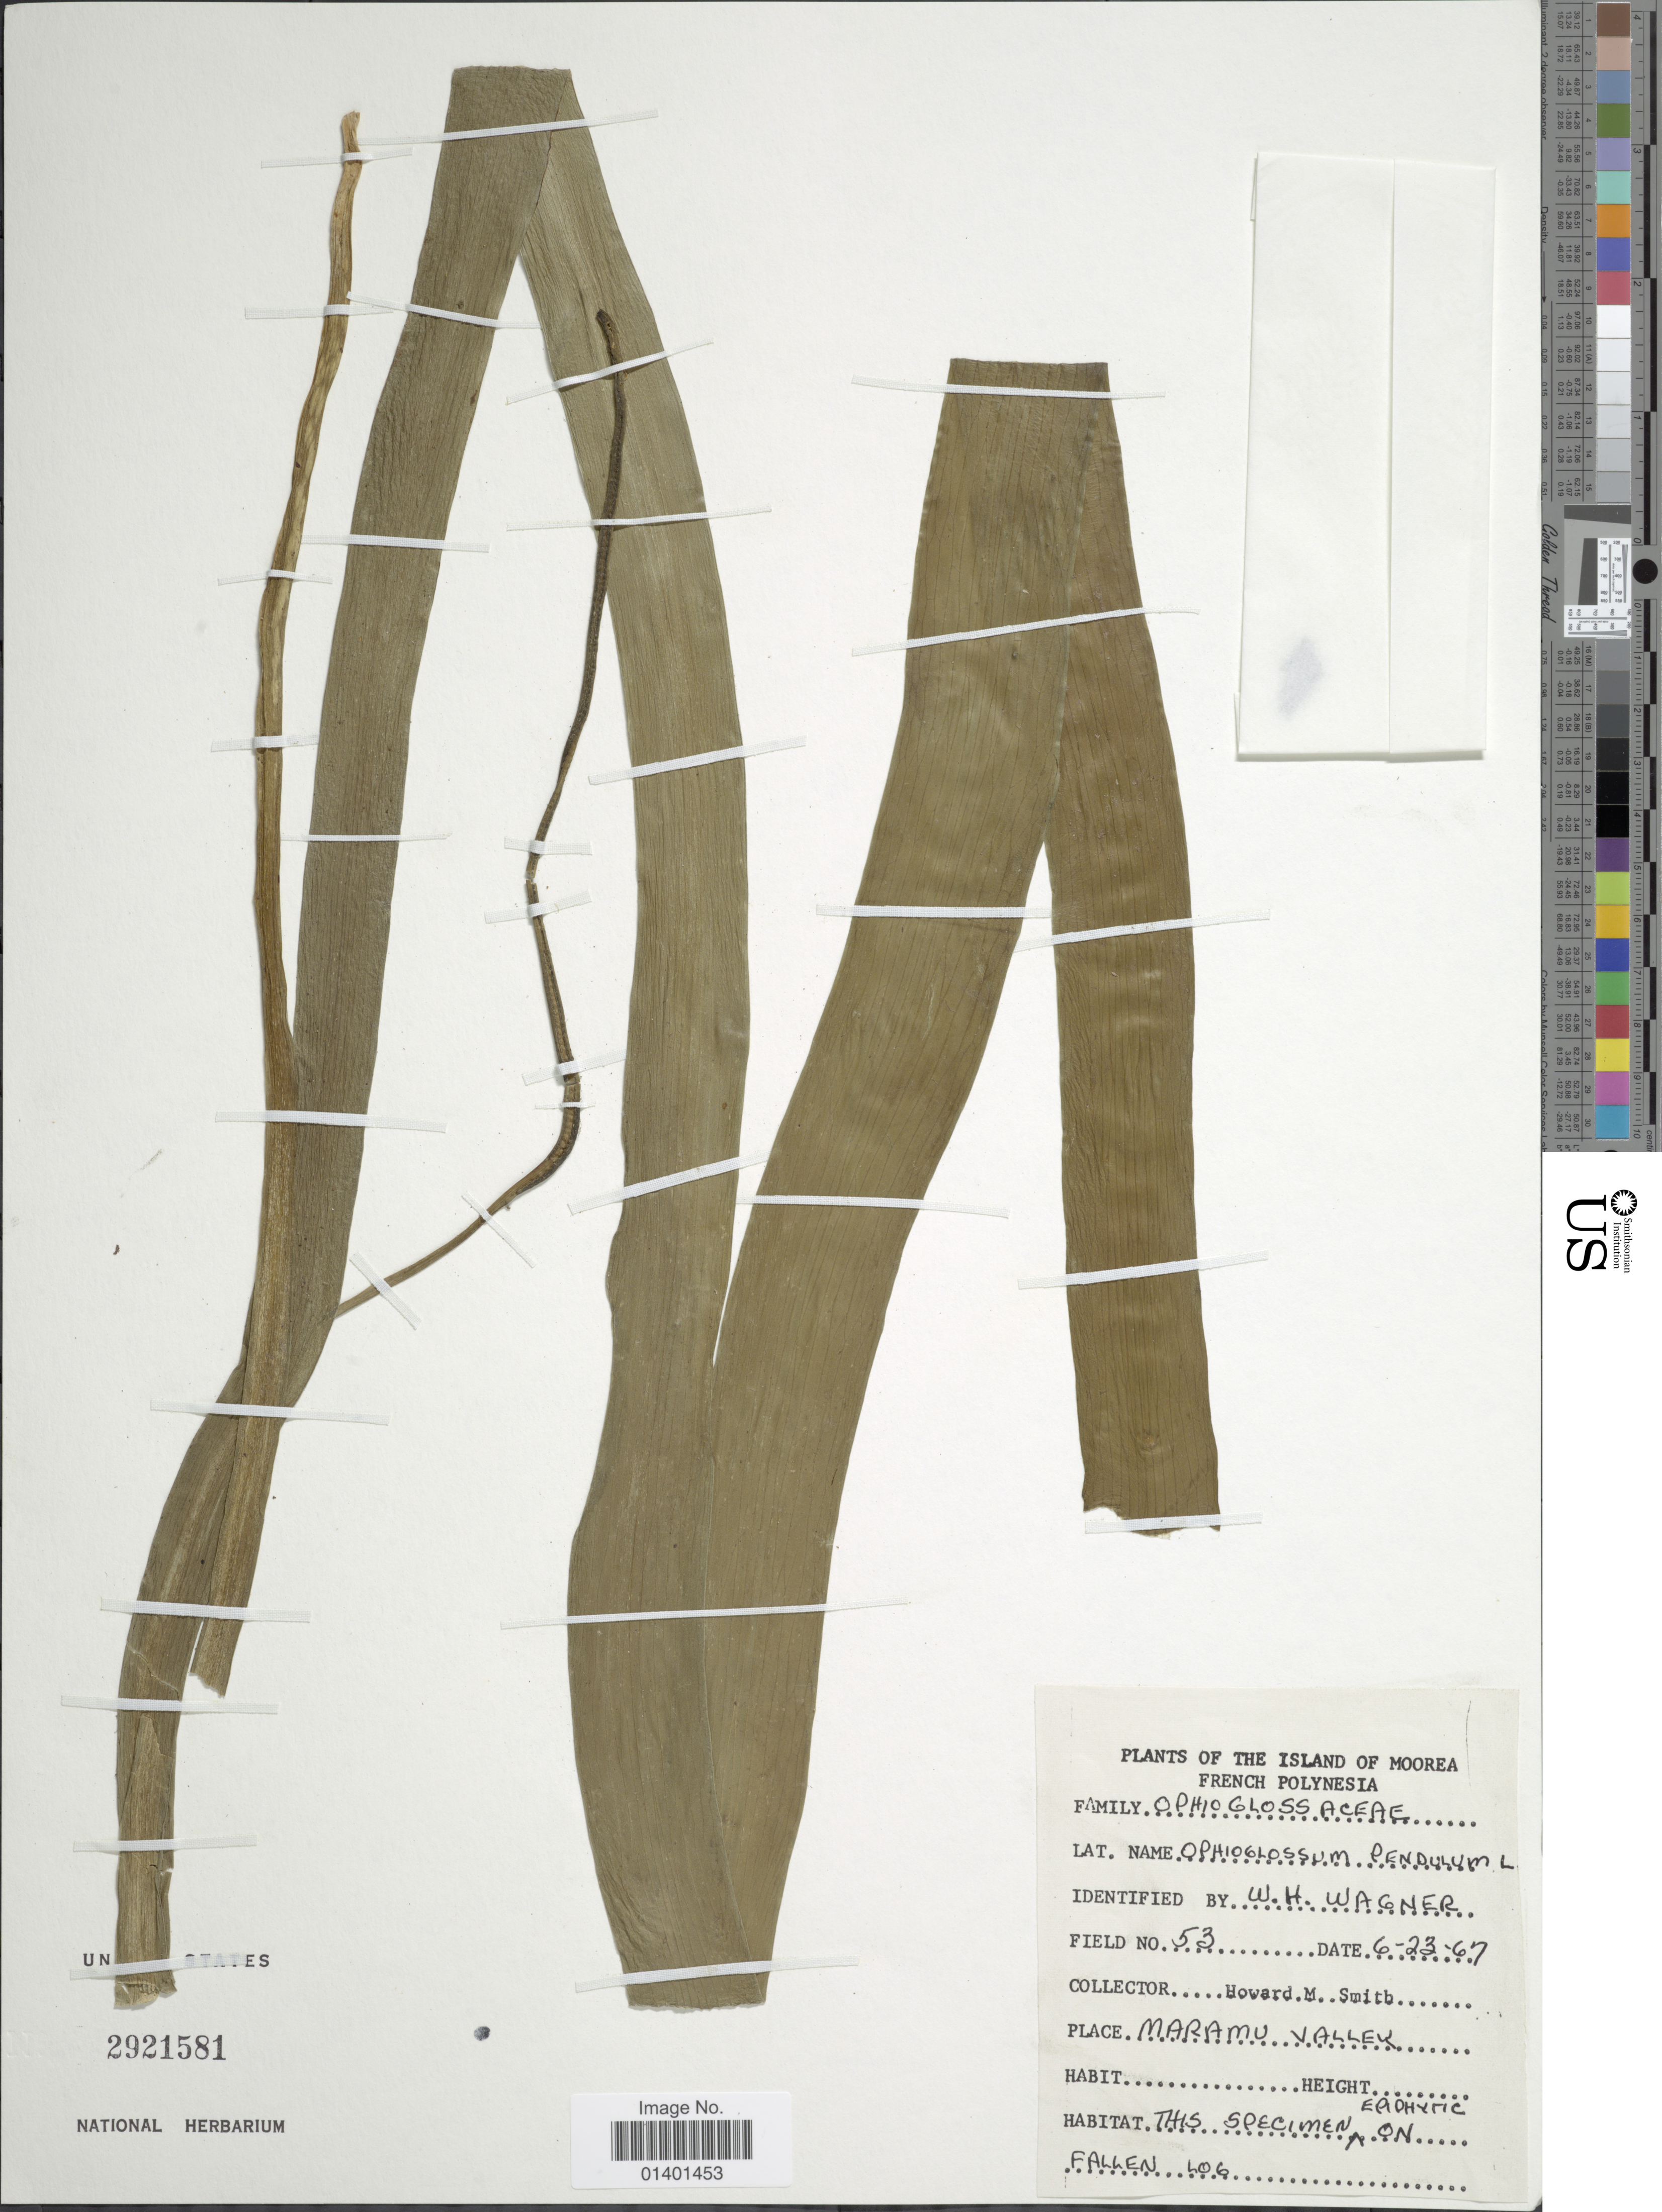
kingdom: Plantae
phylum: Tracheophyta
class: Polypodiopsida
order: Ophioglossales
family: Ophioglossaceae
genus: Ophioderma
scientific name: Ophioderma pendulum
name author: (L.) C. Presl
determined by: Wagner, W. L., (BOT), Smithsonian Institution - National Museum of Natural History (UNITED STATES)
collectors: H. M. Smith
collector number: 53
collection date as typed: Transcribed d/m/y: 23/6/67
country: French Polynesia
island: Moorea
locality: Island of Moorea, Maramu valley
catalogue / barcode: US 2921581